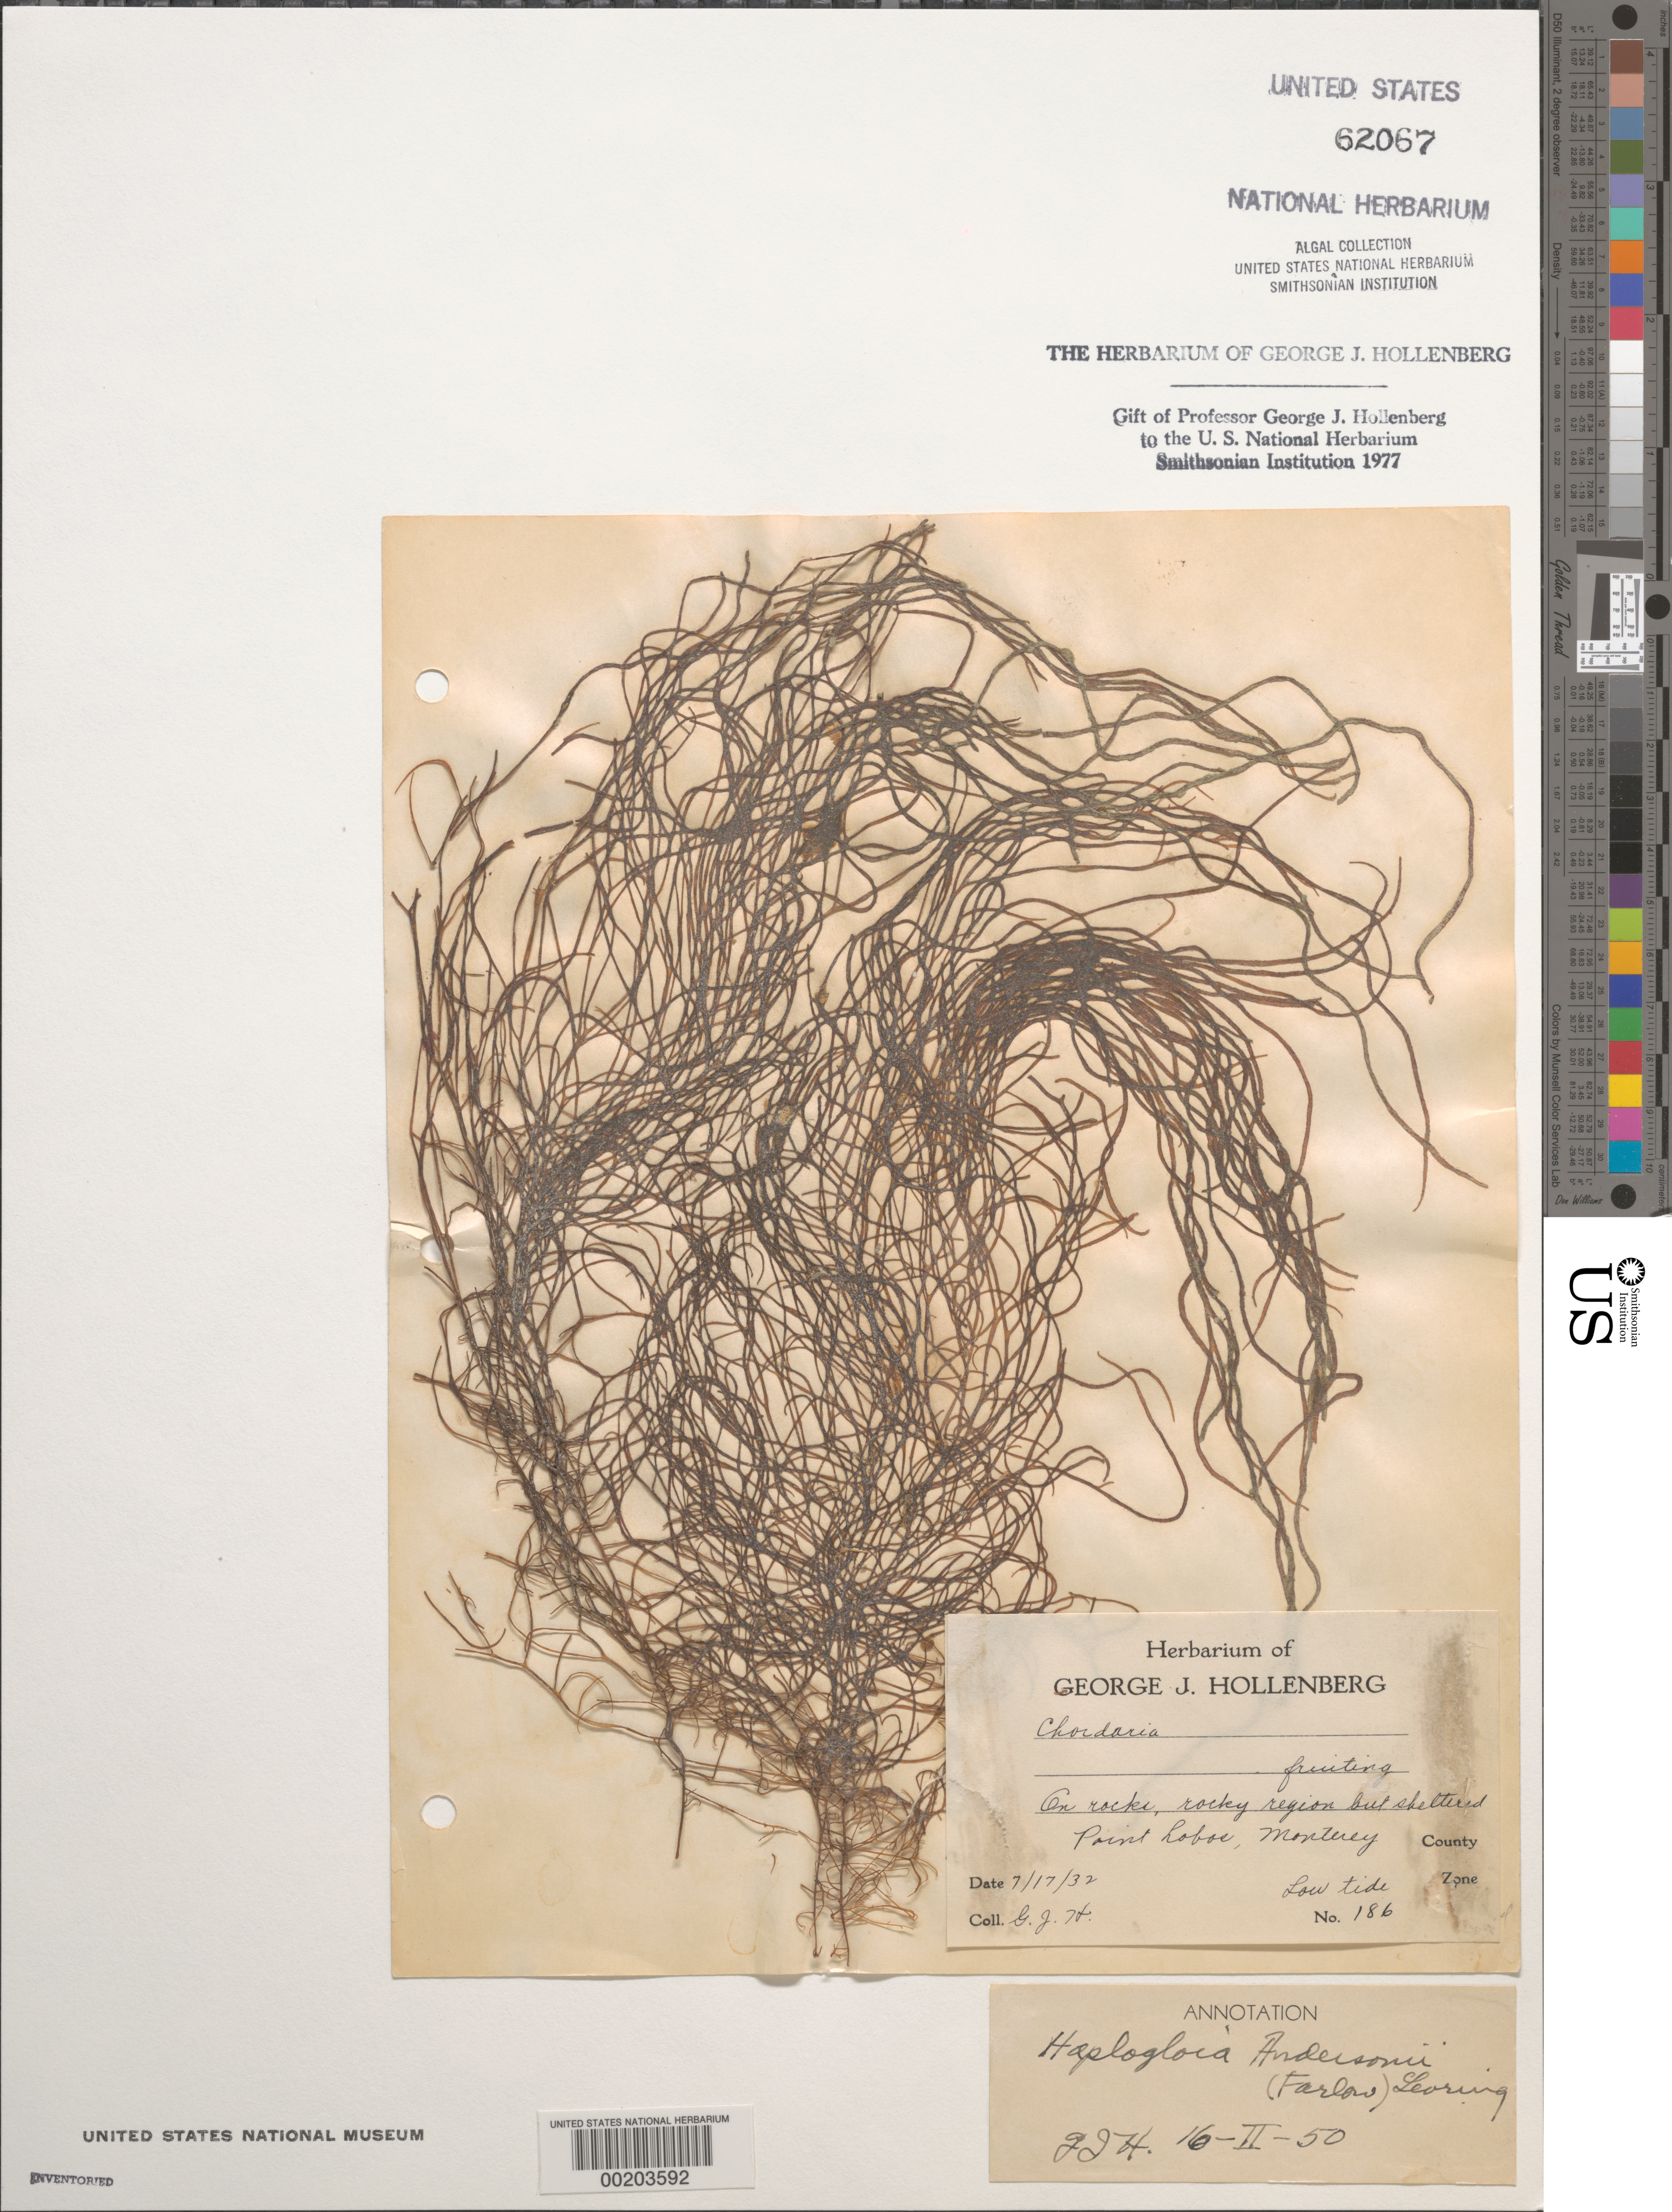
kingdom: Chromista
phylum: Ochrophyta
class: Phaeophyceae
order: Ectocarpales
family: Chordariaceae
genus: Haplogloia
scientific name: Haplogloia andersonii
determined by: Hollenberg, George J.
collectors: G. Hollenberg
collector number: GJH 186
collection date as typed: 17 Jul 1932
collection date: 1932-07-17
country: United States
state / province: California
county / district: Monterey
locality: Point Lobos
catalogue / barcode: US 62067